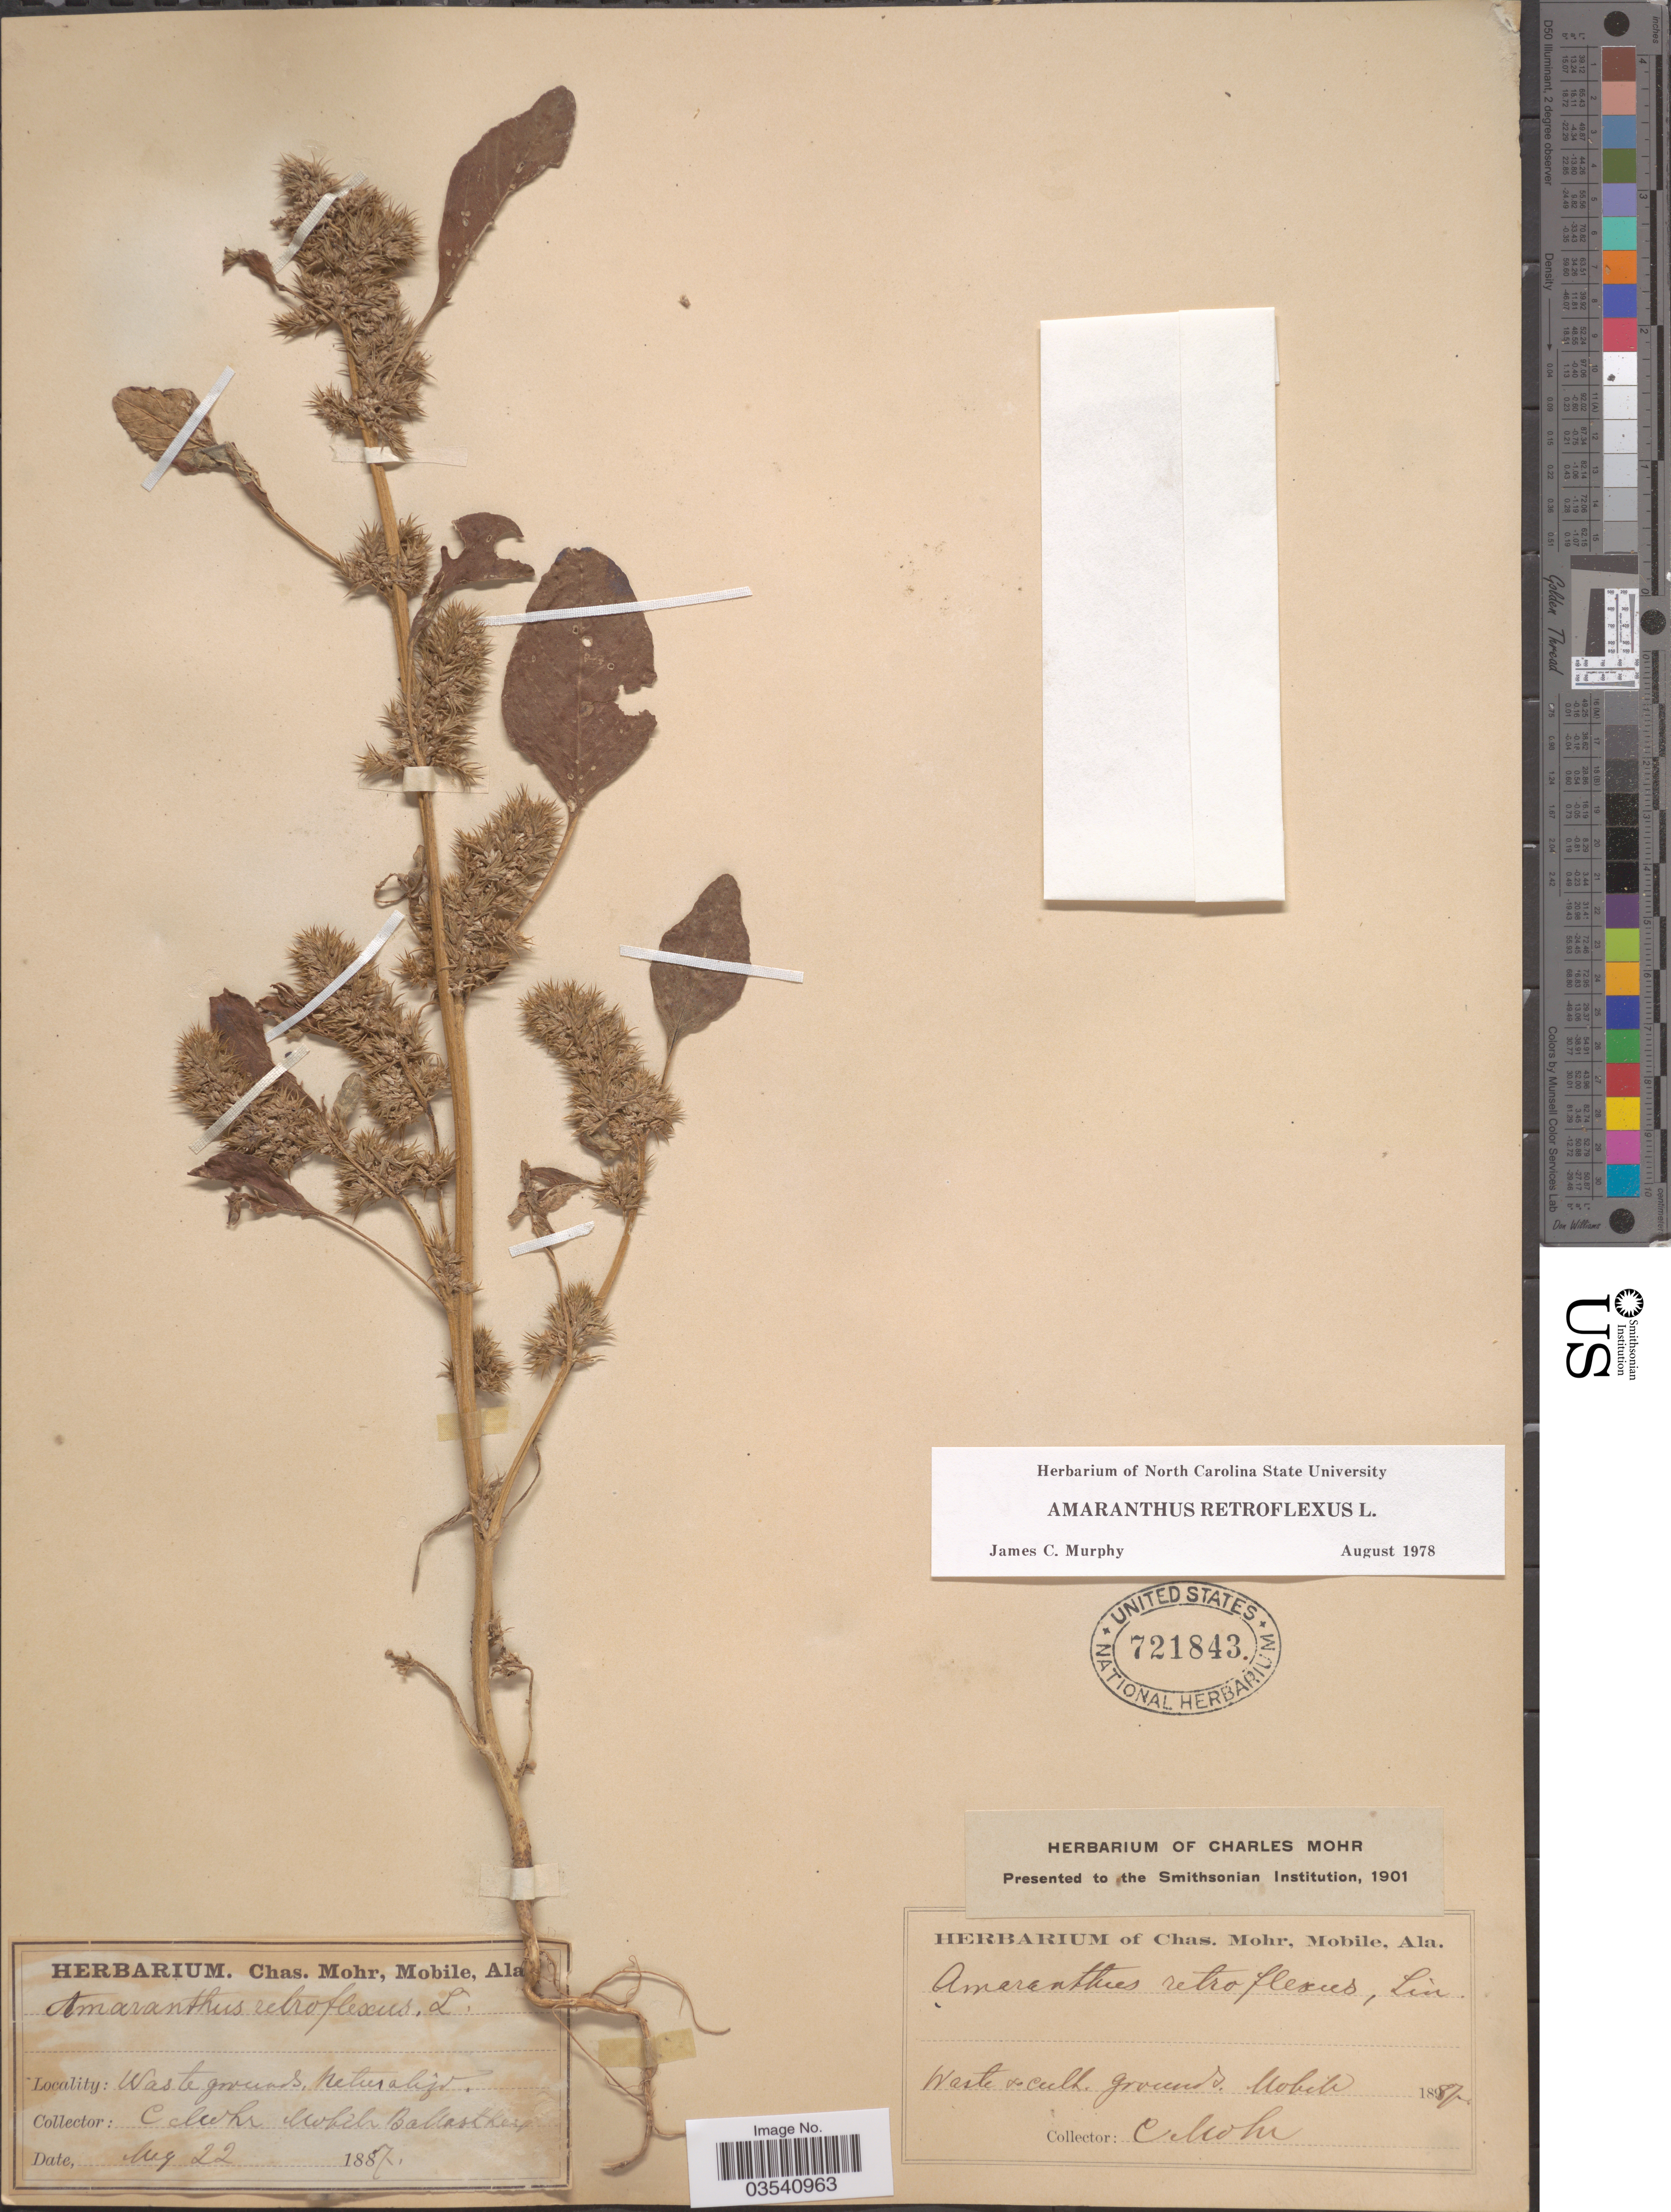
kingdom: Plantae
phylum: Tracheophyta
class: Magnoliopsida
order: Caryophyllales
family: Amaranthaceae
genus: Amaranthus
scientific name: Amaranthus retroflexus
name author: L.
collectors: Mohr, C. T. (herbarium)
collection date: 1887-08-22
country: United States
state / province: Alabama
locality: Mobile.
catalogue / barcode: US 721843